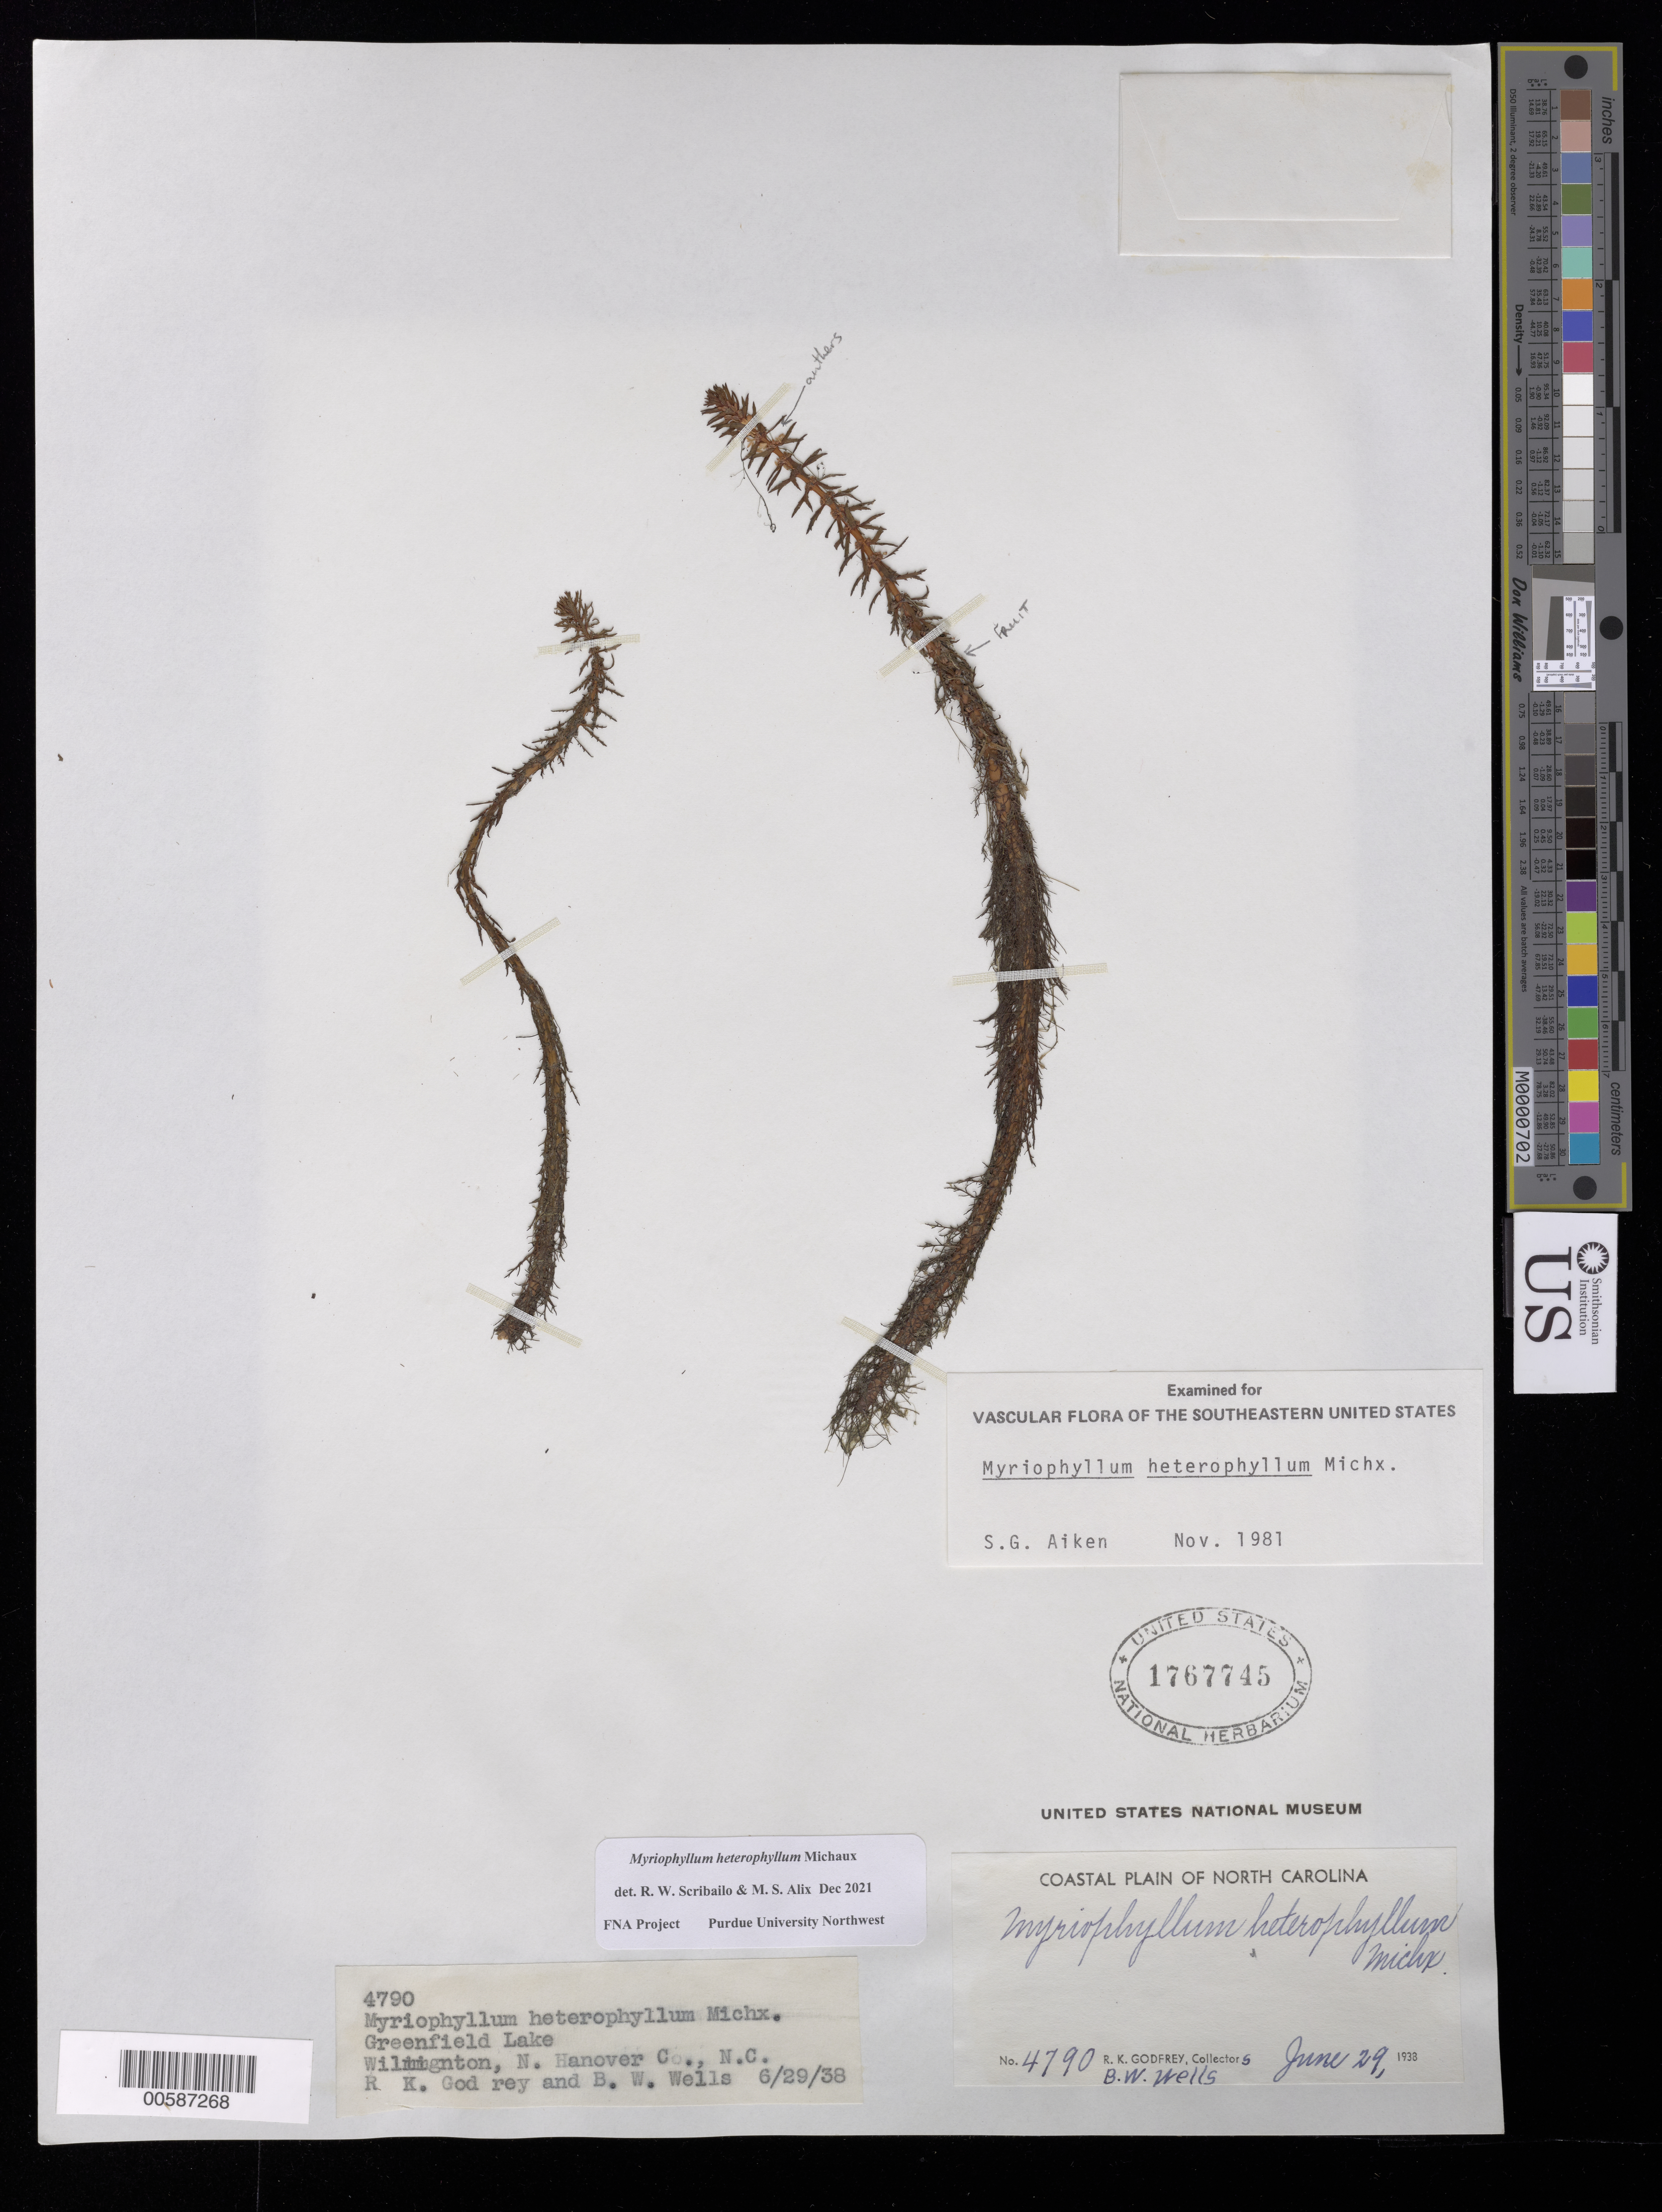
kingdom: Plantae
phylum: Tracheophyta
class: Magnoliopsida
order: Saxifragales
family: Haloragaceae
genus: Myriophyllum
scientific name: Myriophyllum heterophyllum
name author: Michx.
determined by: Scribailo, R. W.; Alix, M. S.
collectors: R. K. Godfrey & B. Wells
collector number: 4790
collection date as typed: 29 Jun 1938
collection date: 1938-06-29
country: United States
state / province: North Carolina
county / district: New Hanover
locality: Wilmington, Greenfield Lake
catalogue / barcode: US 1767745